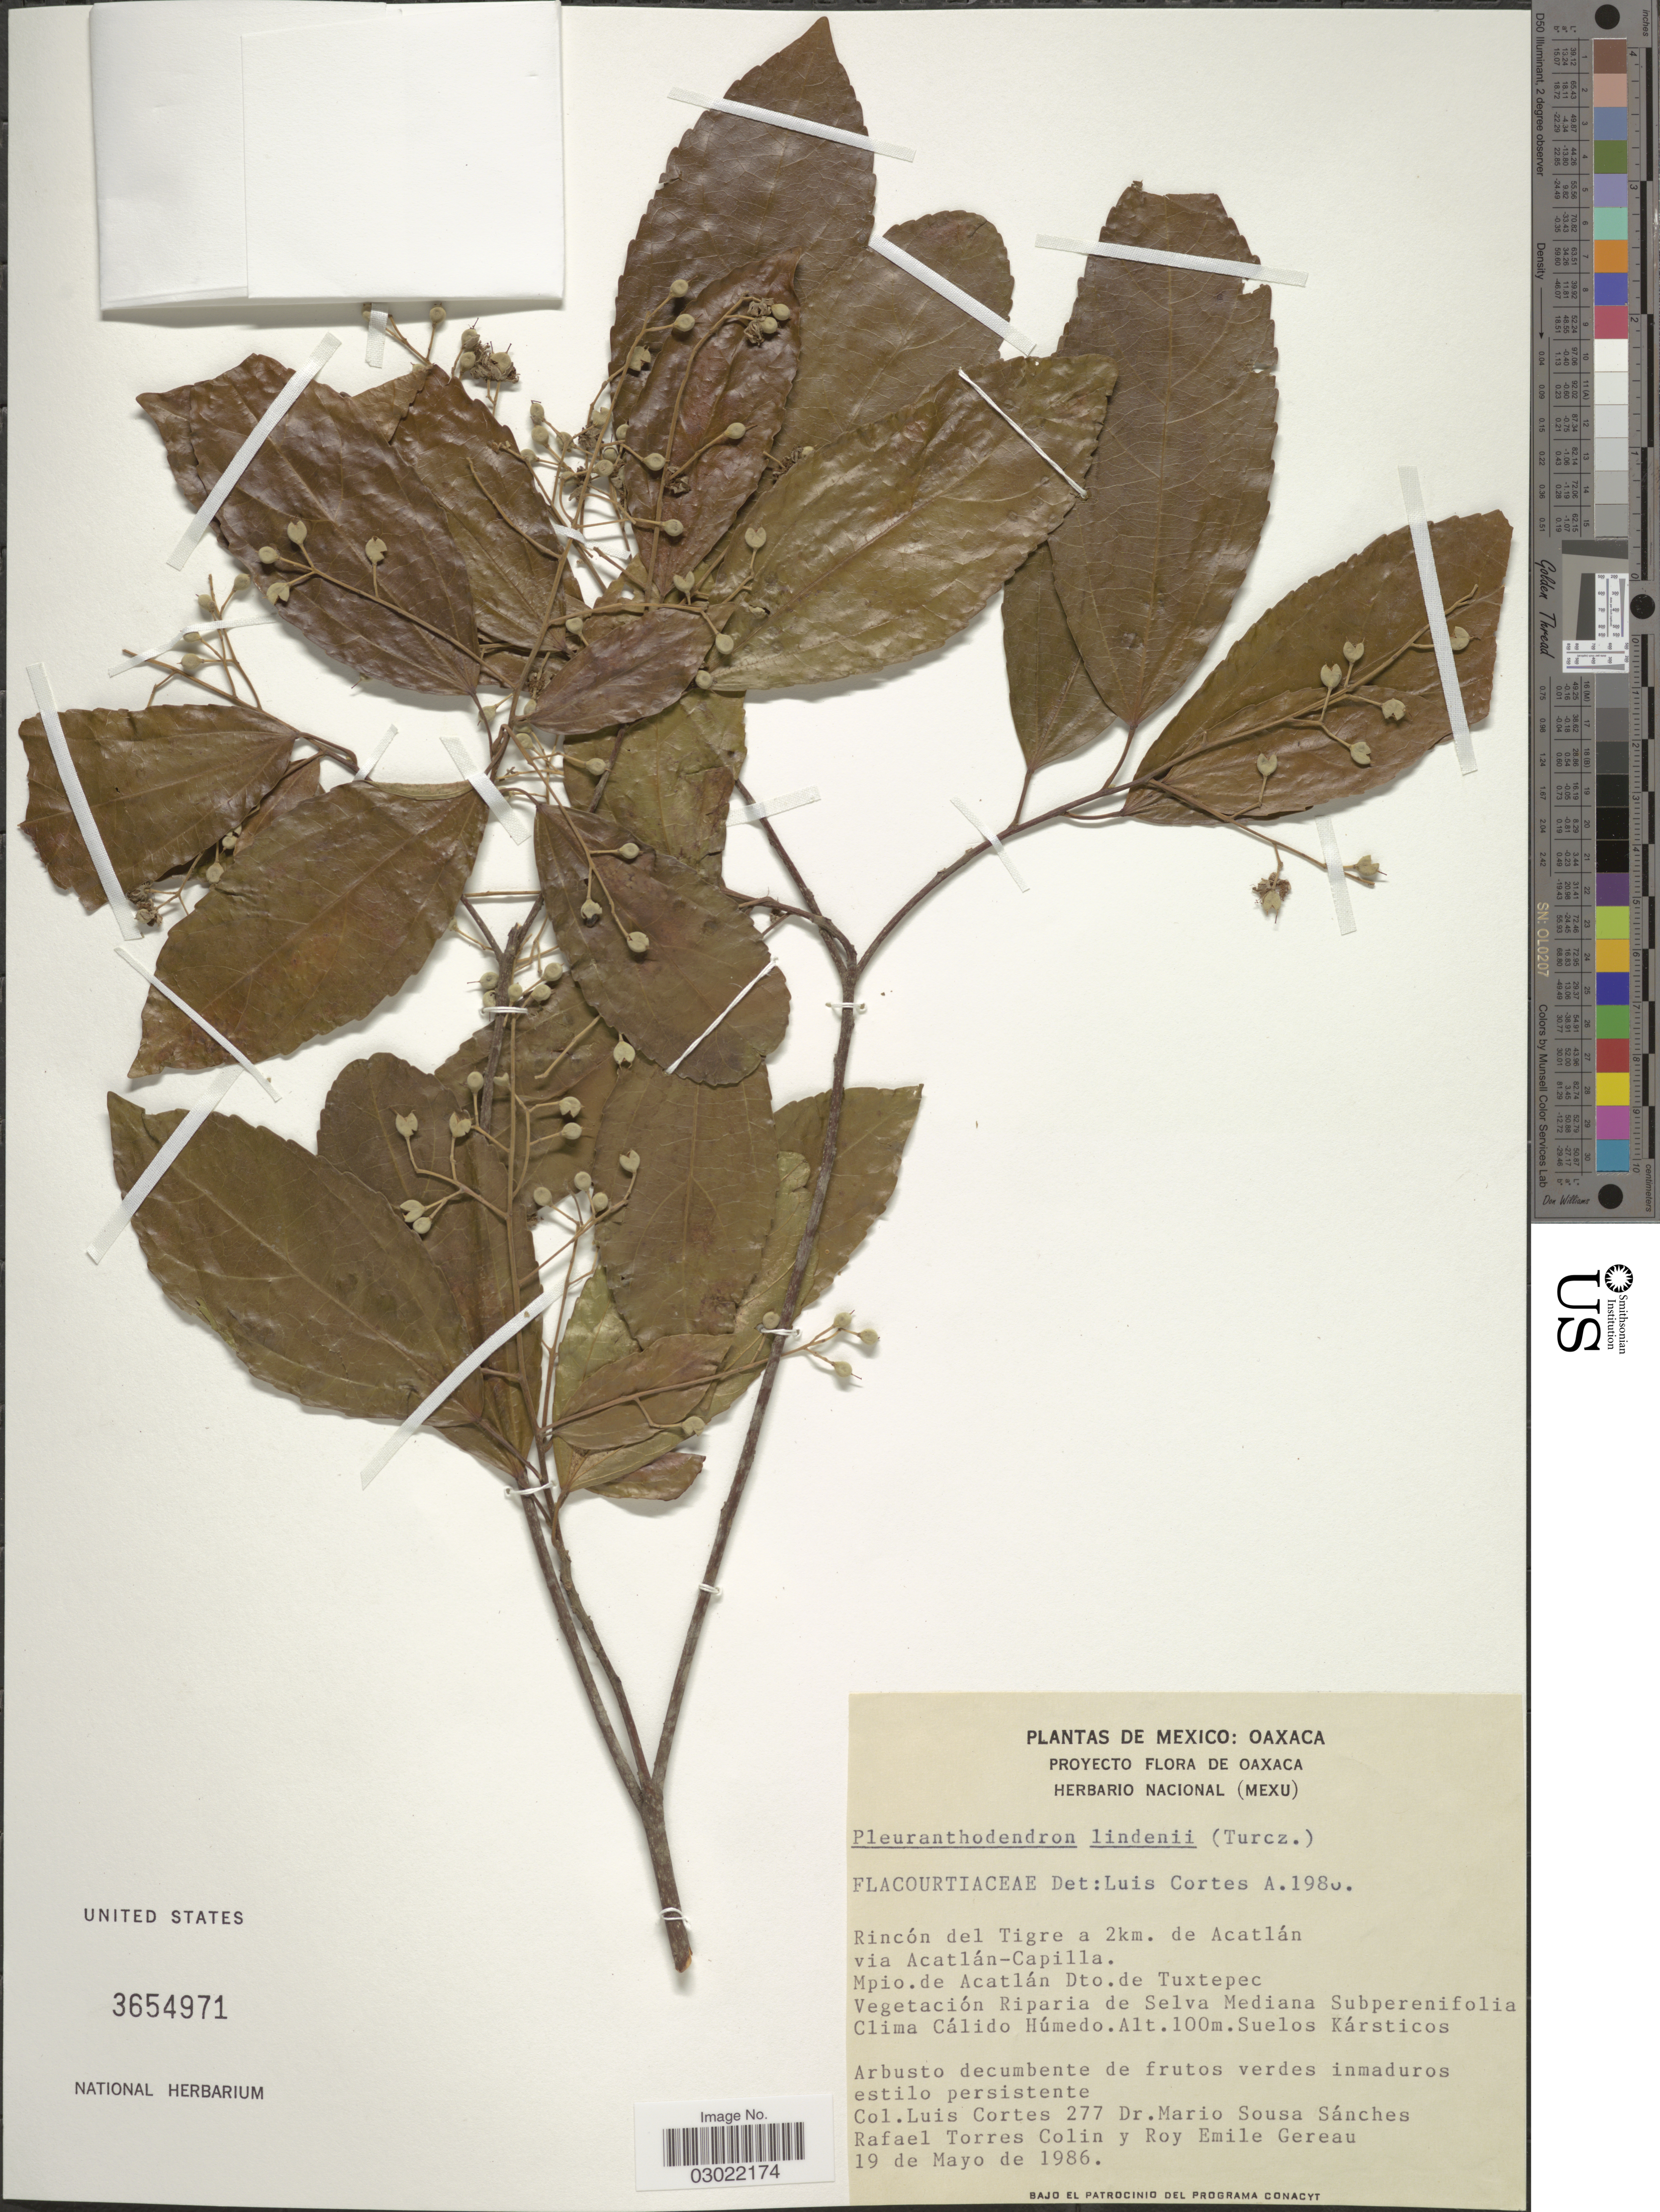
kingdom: Plantae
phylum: Tracheophyta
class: Magnoliopsida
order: Malpighiales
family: Salicaceae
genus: Pleuranthodendron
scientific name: Pleuranthodendron lindenii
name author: (Turcz.) Sleumer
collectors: L. Cortes, M. Sousa S., R. Torres C. & R. E. Gereau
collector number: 277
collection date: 1986-05-19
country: Mexico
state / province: Oaxaca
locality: Rincón del Tigre a 2km. de Acatlán via Acatlán-Capilla. Mpio. de Acatlán Dto. de Tuxtepec. Vegetación Riparia de Selva Mediana Subperenifolia.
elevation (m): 100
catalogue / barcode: US 3654971